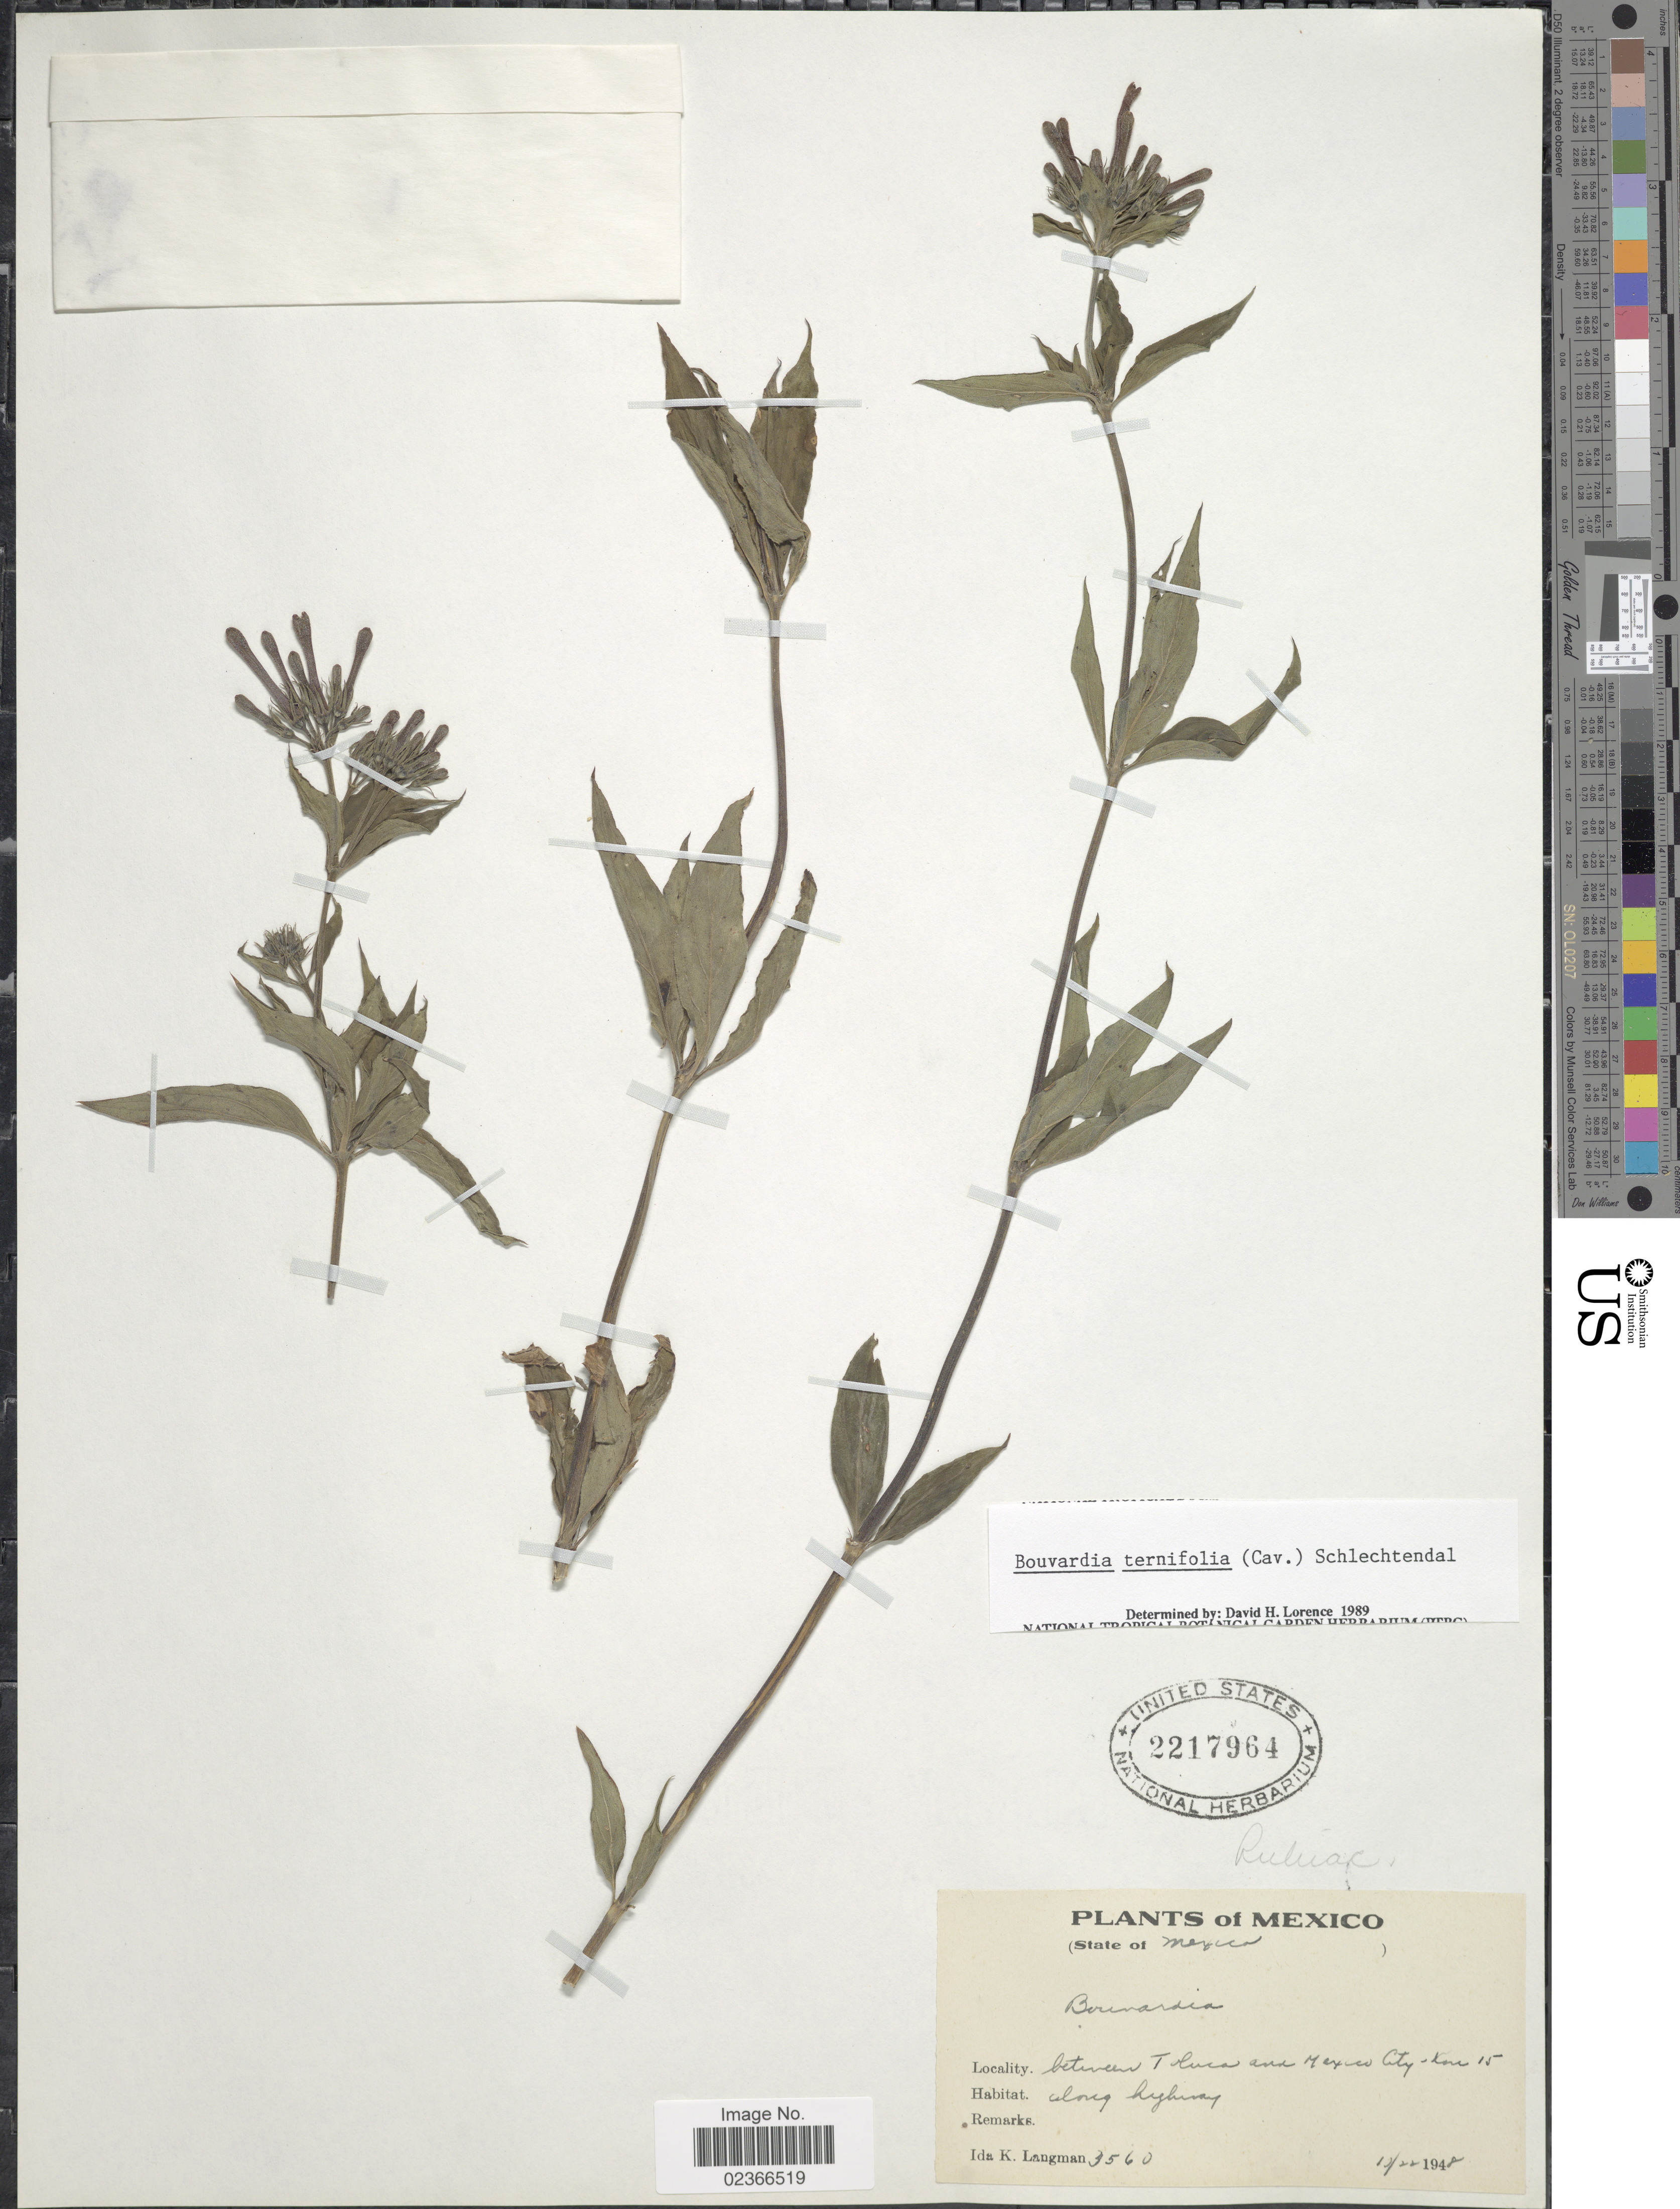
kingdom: Plantae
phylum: Tracheophyta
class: Magnoliopsida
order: Gentianales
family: Rubiaceae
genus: Bouvardia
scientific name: Bouvardia ternifolia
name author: (Cav.) Schltdl.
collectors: I. K. Langman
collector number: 3560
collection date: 1948-10-22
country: Mexico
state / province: México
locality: Along highway, between Toluca and Mexico City - km. 15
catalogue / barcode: US 2217964